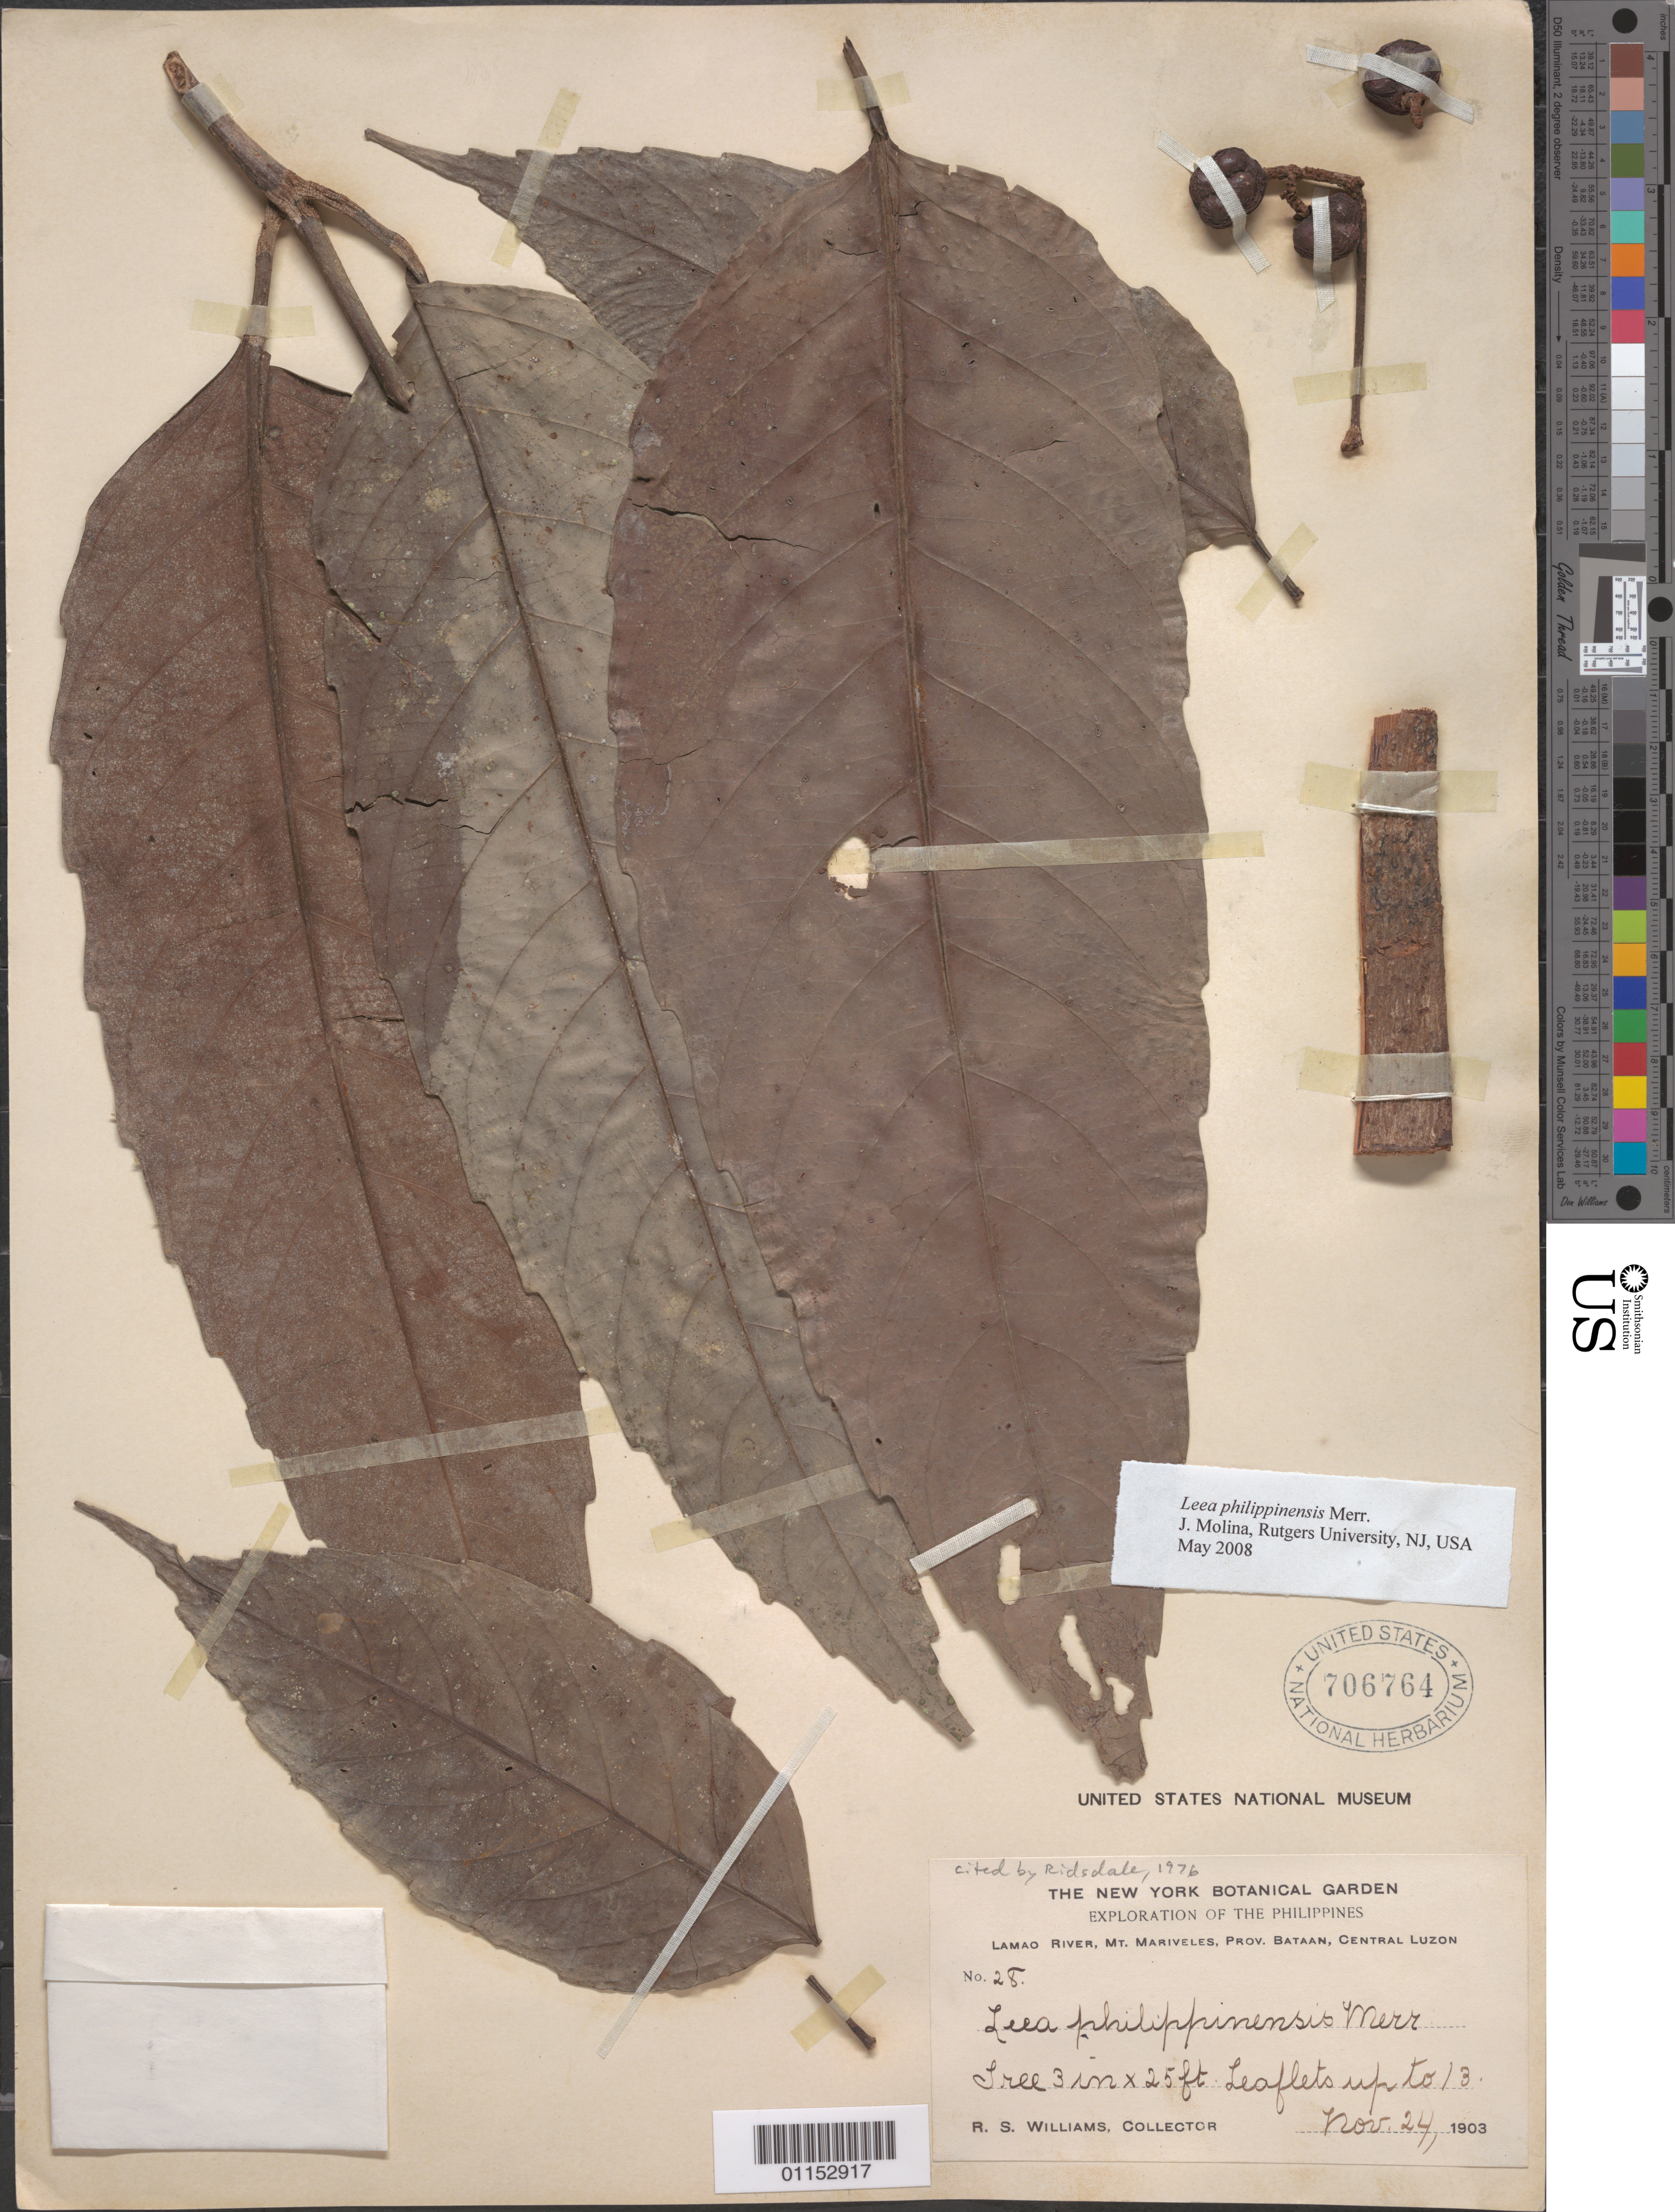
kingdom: Plantae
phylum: Tracheophyta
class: Magnoliopsida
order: Vitales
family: Vitaceae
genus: Leea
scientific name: Leea philippinensis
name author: Merr.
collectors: R. S. Williams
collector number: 28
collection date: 1903-11-24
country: Philippines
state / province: Central Luzon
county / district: Bataan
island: Luzon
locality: Lamao River, Mt Mariveles. Central Luzon.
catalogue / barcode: US 706764